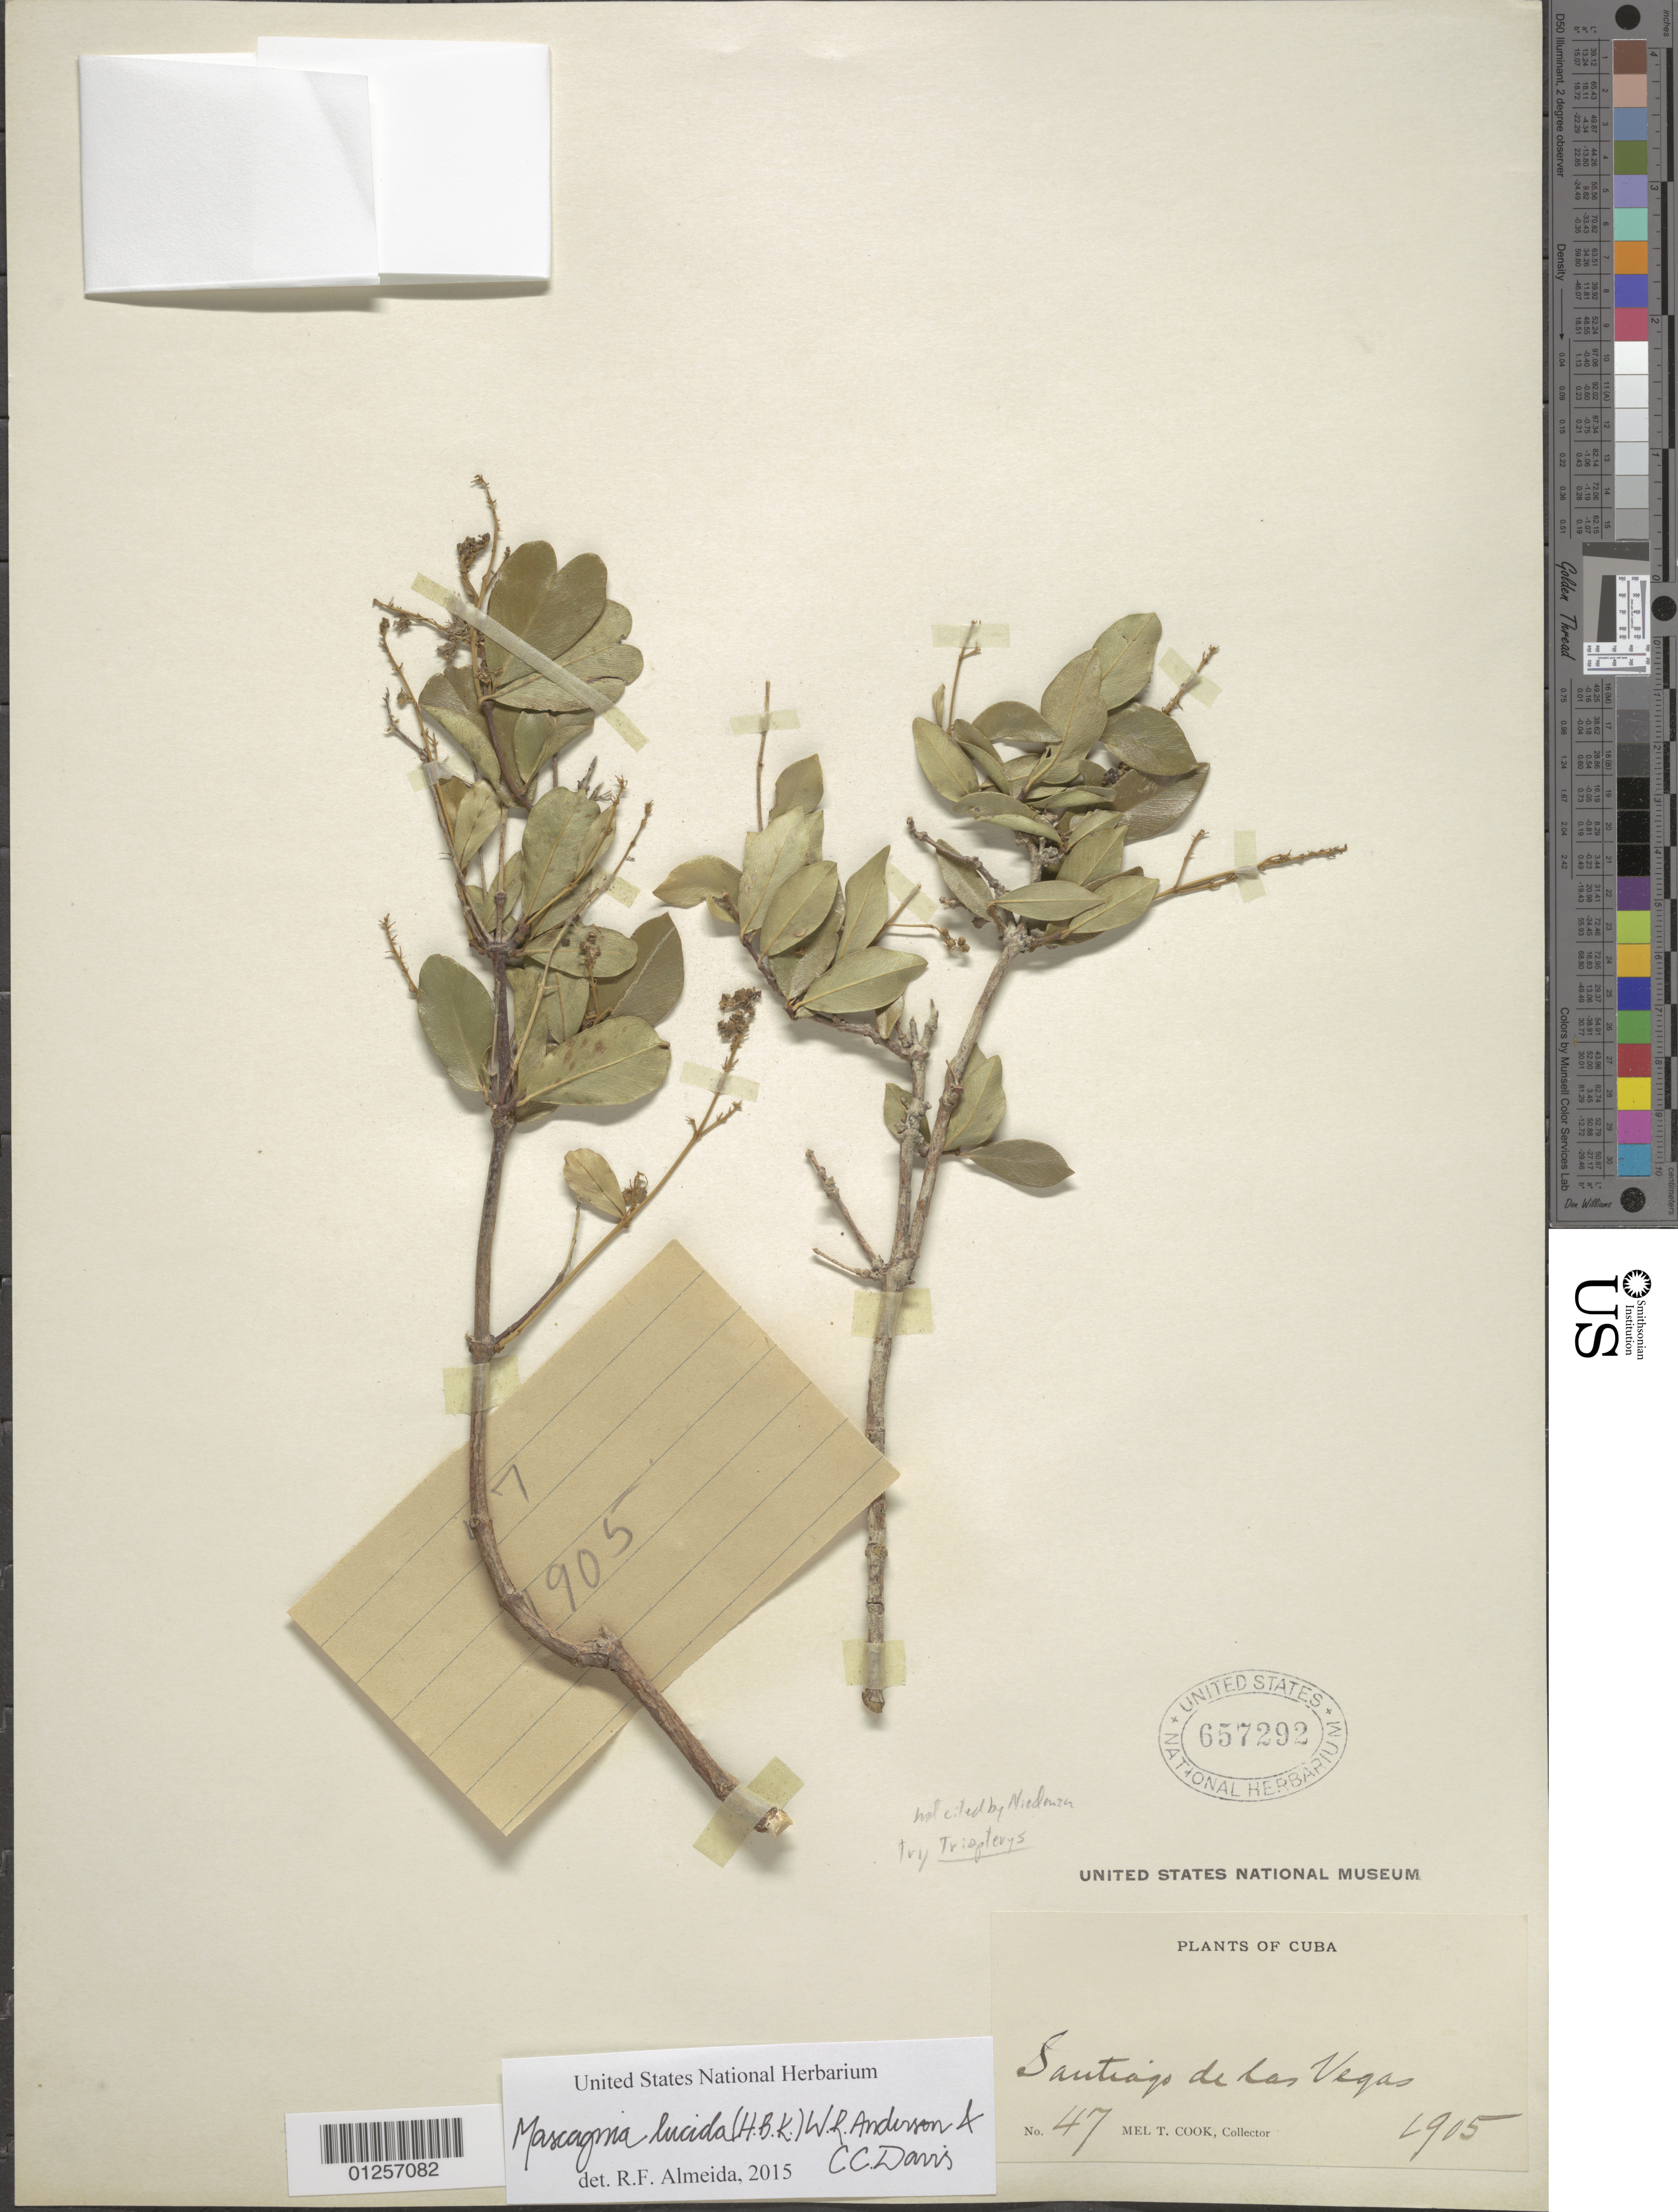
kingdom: Plantae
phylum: Tracheophyta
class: Magnoliopsida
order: Malpighiales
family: Malpighiaceae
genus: Mascagnia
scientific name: Mascagnia lucida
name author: (Kunth) W.R. Anderson & C. Davis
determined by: De Almeida, R. F., (HUEFS), Universidade Estadual de Feira de Santana (BRAZIL)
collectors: M. T. Cook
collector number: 47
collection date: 1905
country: Cuba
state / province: La Habana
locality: Santiago de las Vegas.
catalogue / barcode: US 657292